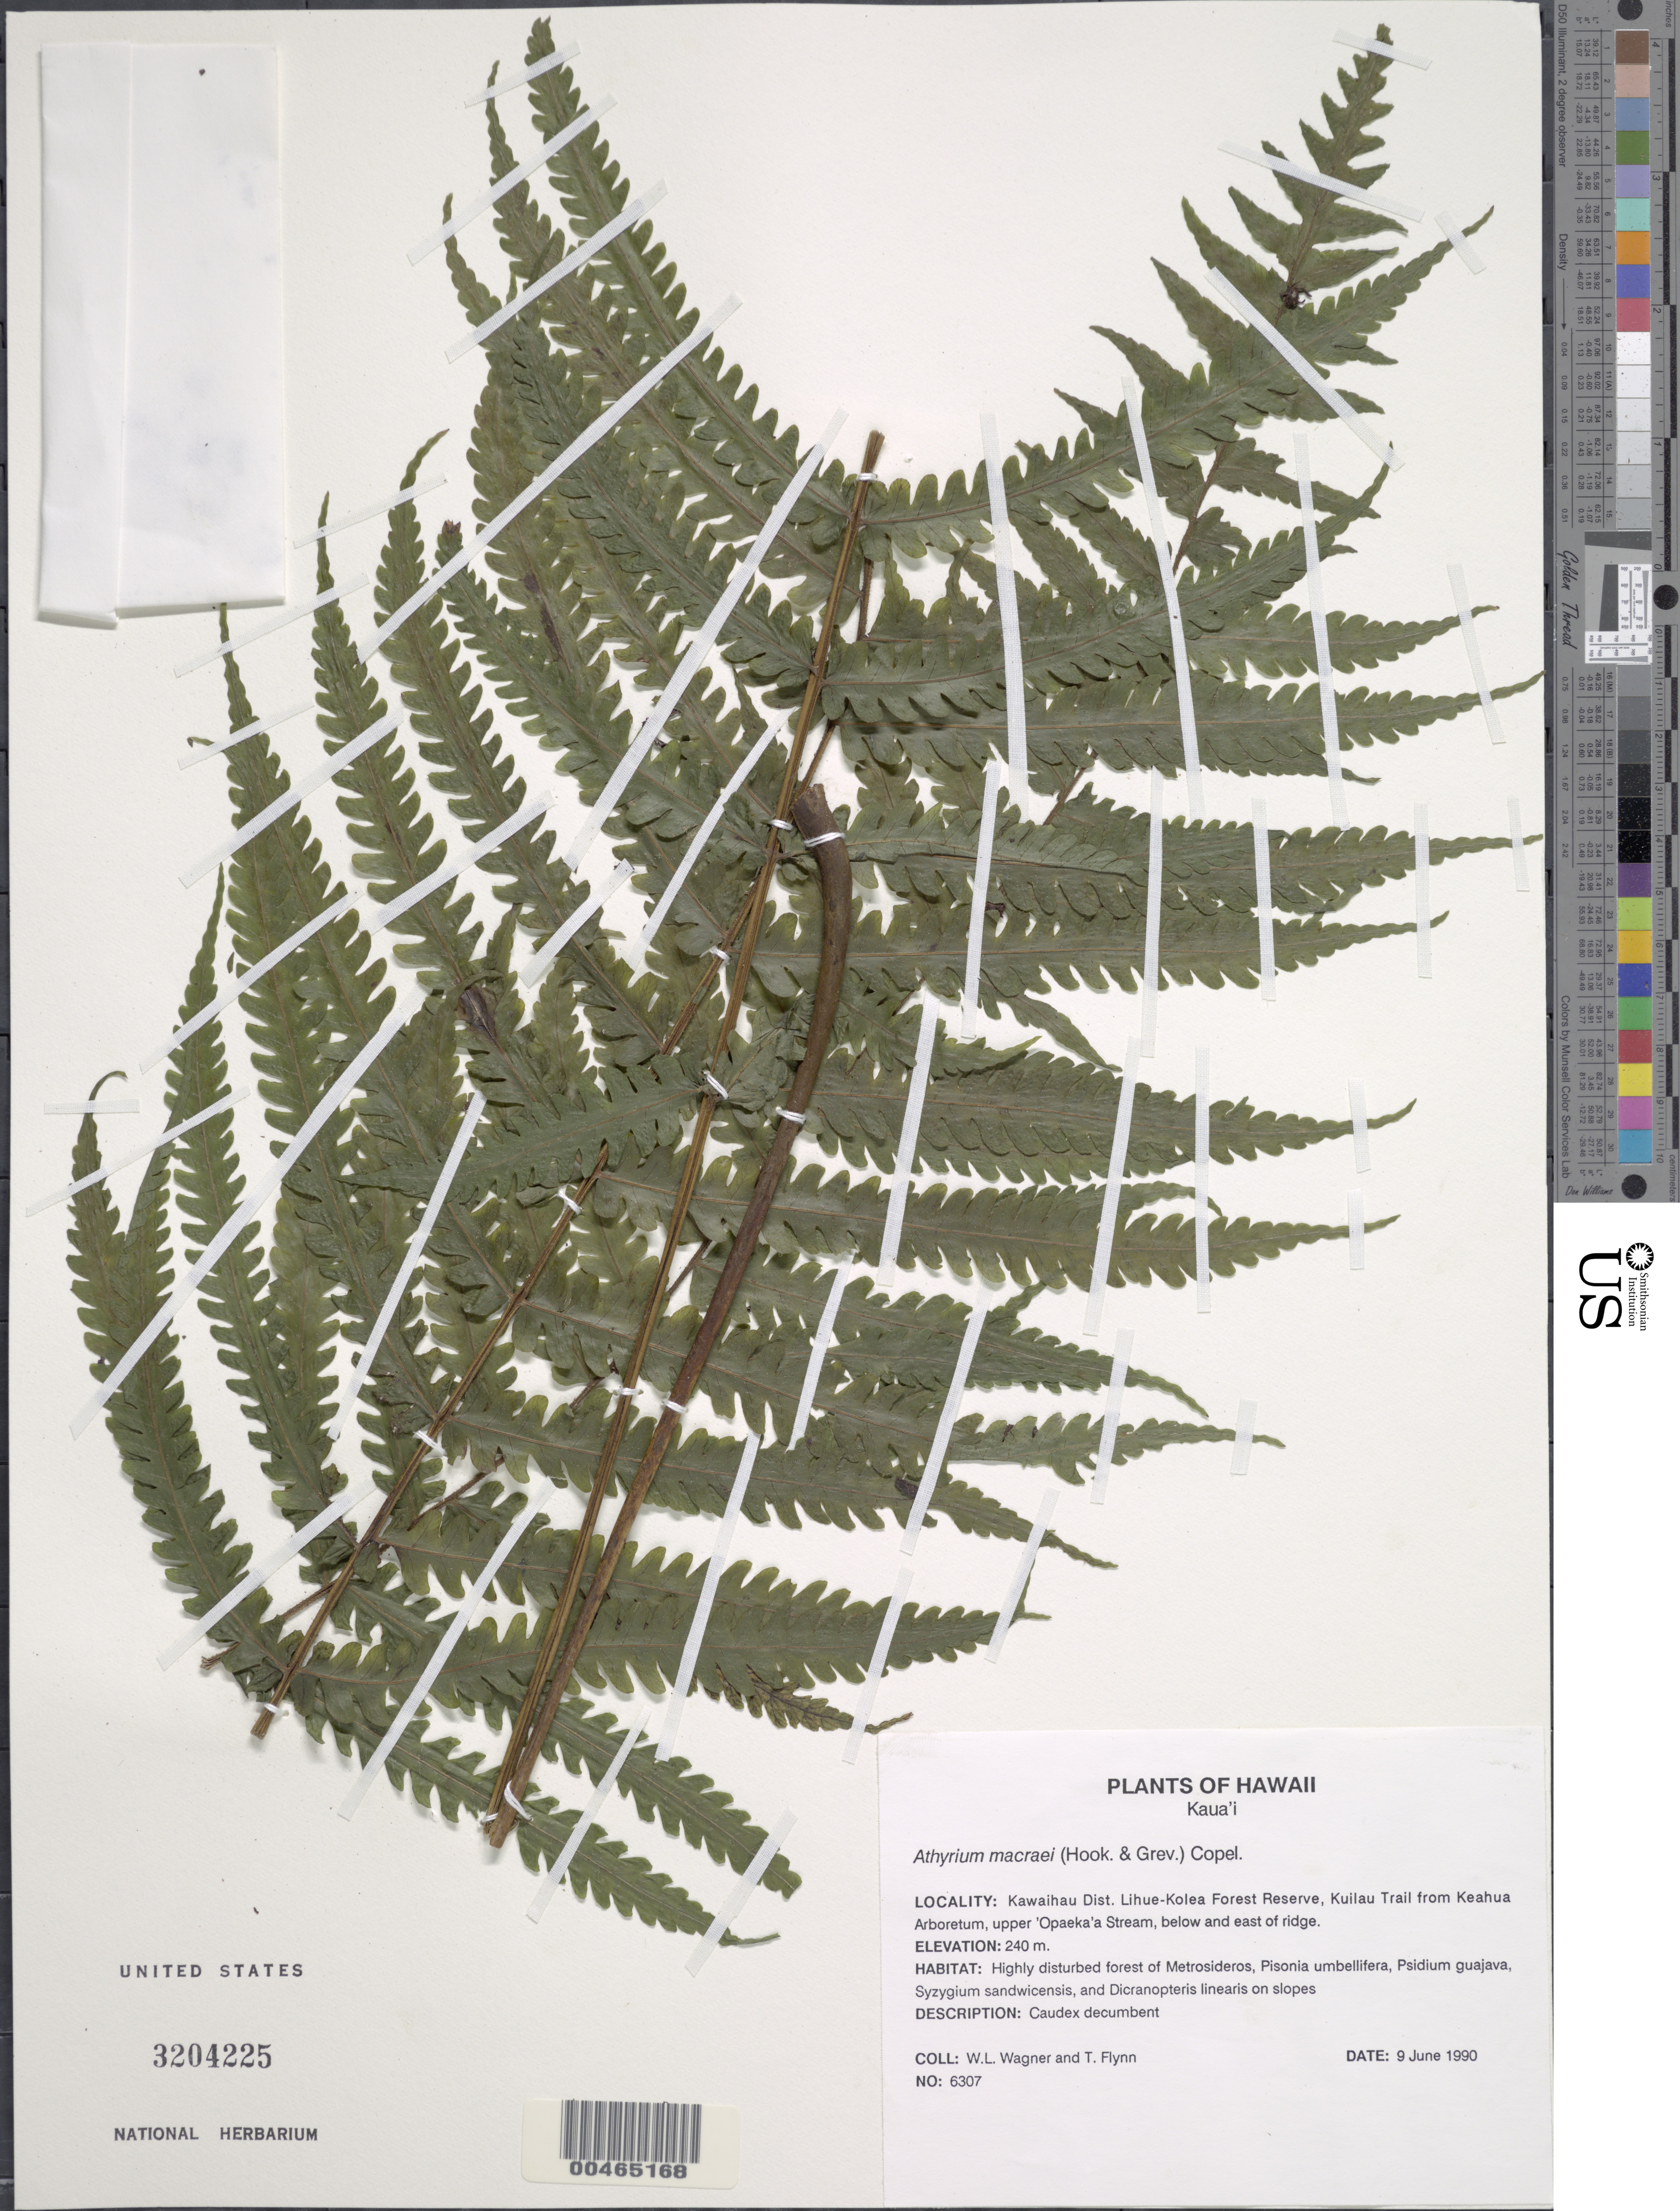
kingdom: Plantae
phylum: Tracheophyta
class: Polypodiopsida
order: Polypodiales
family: Athyriaceae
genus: Deparia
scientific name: Deparia prolifera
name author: (Kaulf.) Hook. & Grev.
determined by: Wagner, W. L., (BOT), Smithsonian Institution - National Museum of Natural History (UNITED STATES)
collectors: W. L. Wagner & T. W. Flynn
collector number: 6307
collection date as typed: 9 Jun 1990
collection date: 1990-06-09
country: United States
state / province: Hawaii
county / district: Kauai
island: Kaua'i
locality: Kawaihau Dist., Lihue-Kolea Forest Reserve, Kuilau Trail from Keahua Arboretum, upper Opaeka'a Stream, Kauai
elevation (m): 240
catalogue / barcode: US 3204225